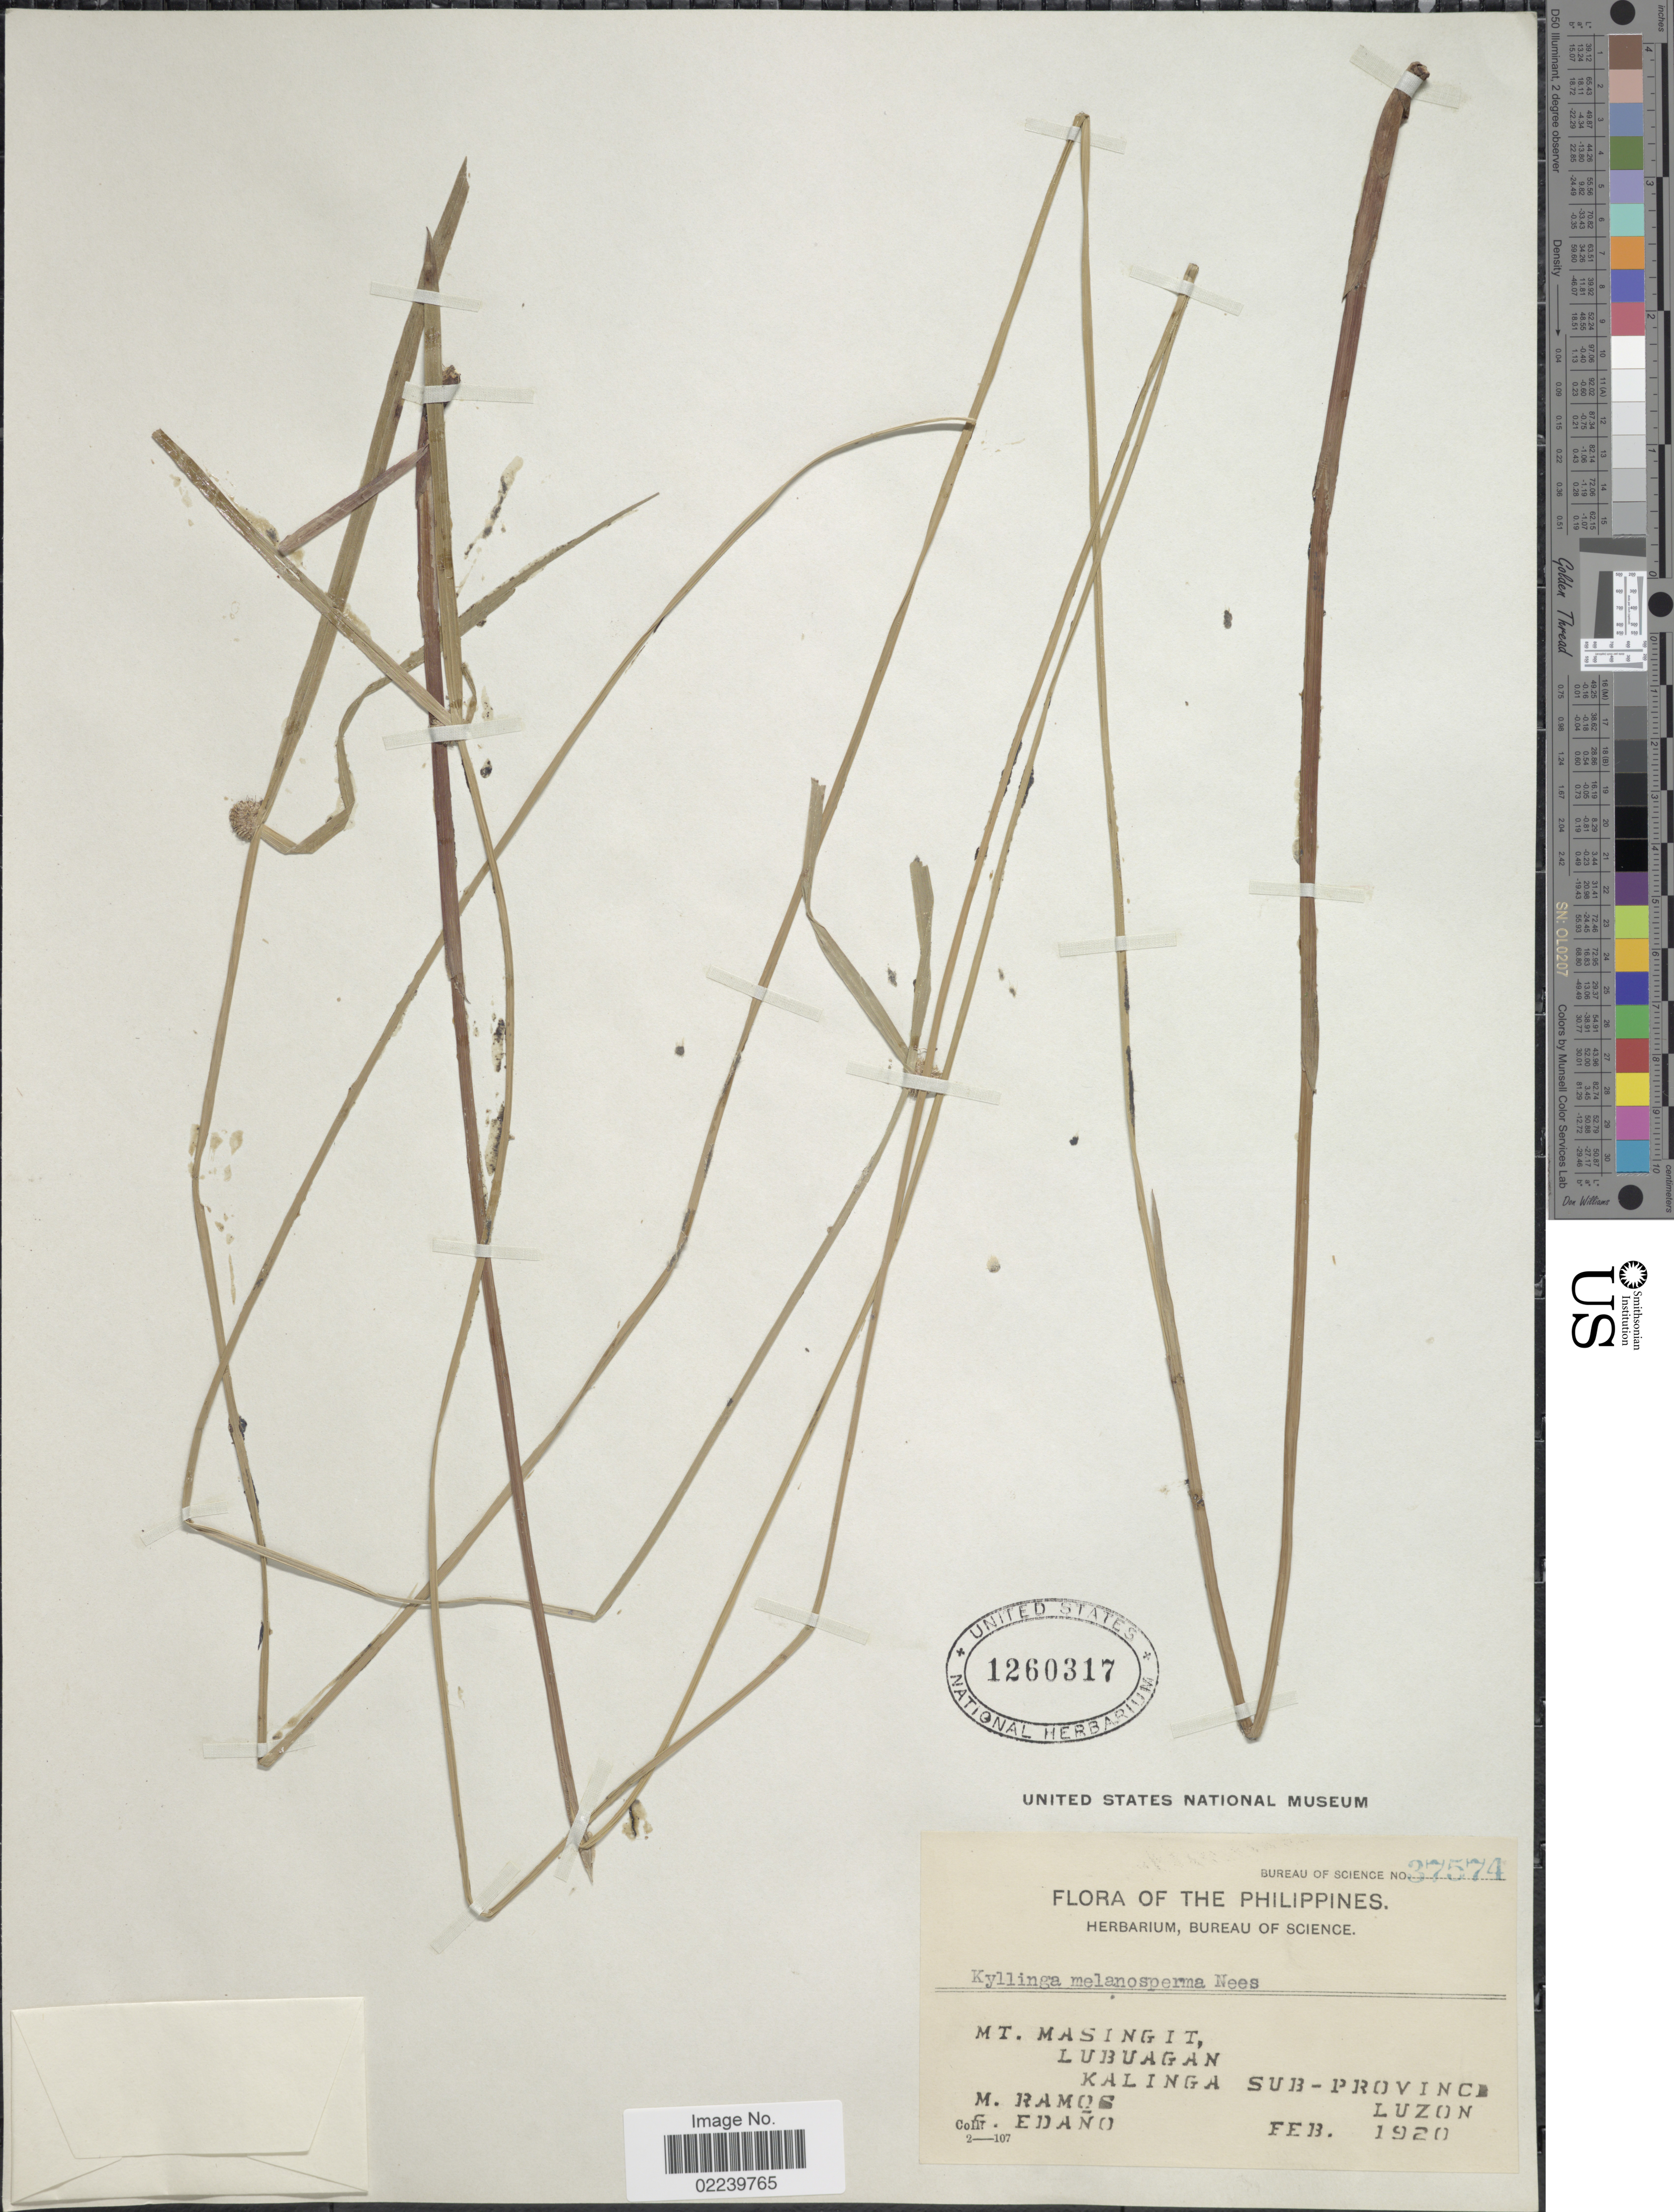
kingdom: Plantae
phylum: Tracheophyta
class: Liliopsida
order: Poales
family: Cyperaceae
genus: Cyperus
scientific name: Cyperus melanospermus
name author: (Nees) Valck. Sur.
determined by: Strong, M. T., (US), Smithsonian Institution - National Museum of Natural History (UNITED STATES)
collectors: M. Ramos & G. Edaño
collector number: Bureau of Science 37574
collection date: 1920-02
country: Philippines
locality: Mt. Masingit, Lubuagan, Kalinga, Sub-province, Luzon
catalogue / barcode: US 1260317